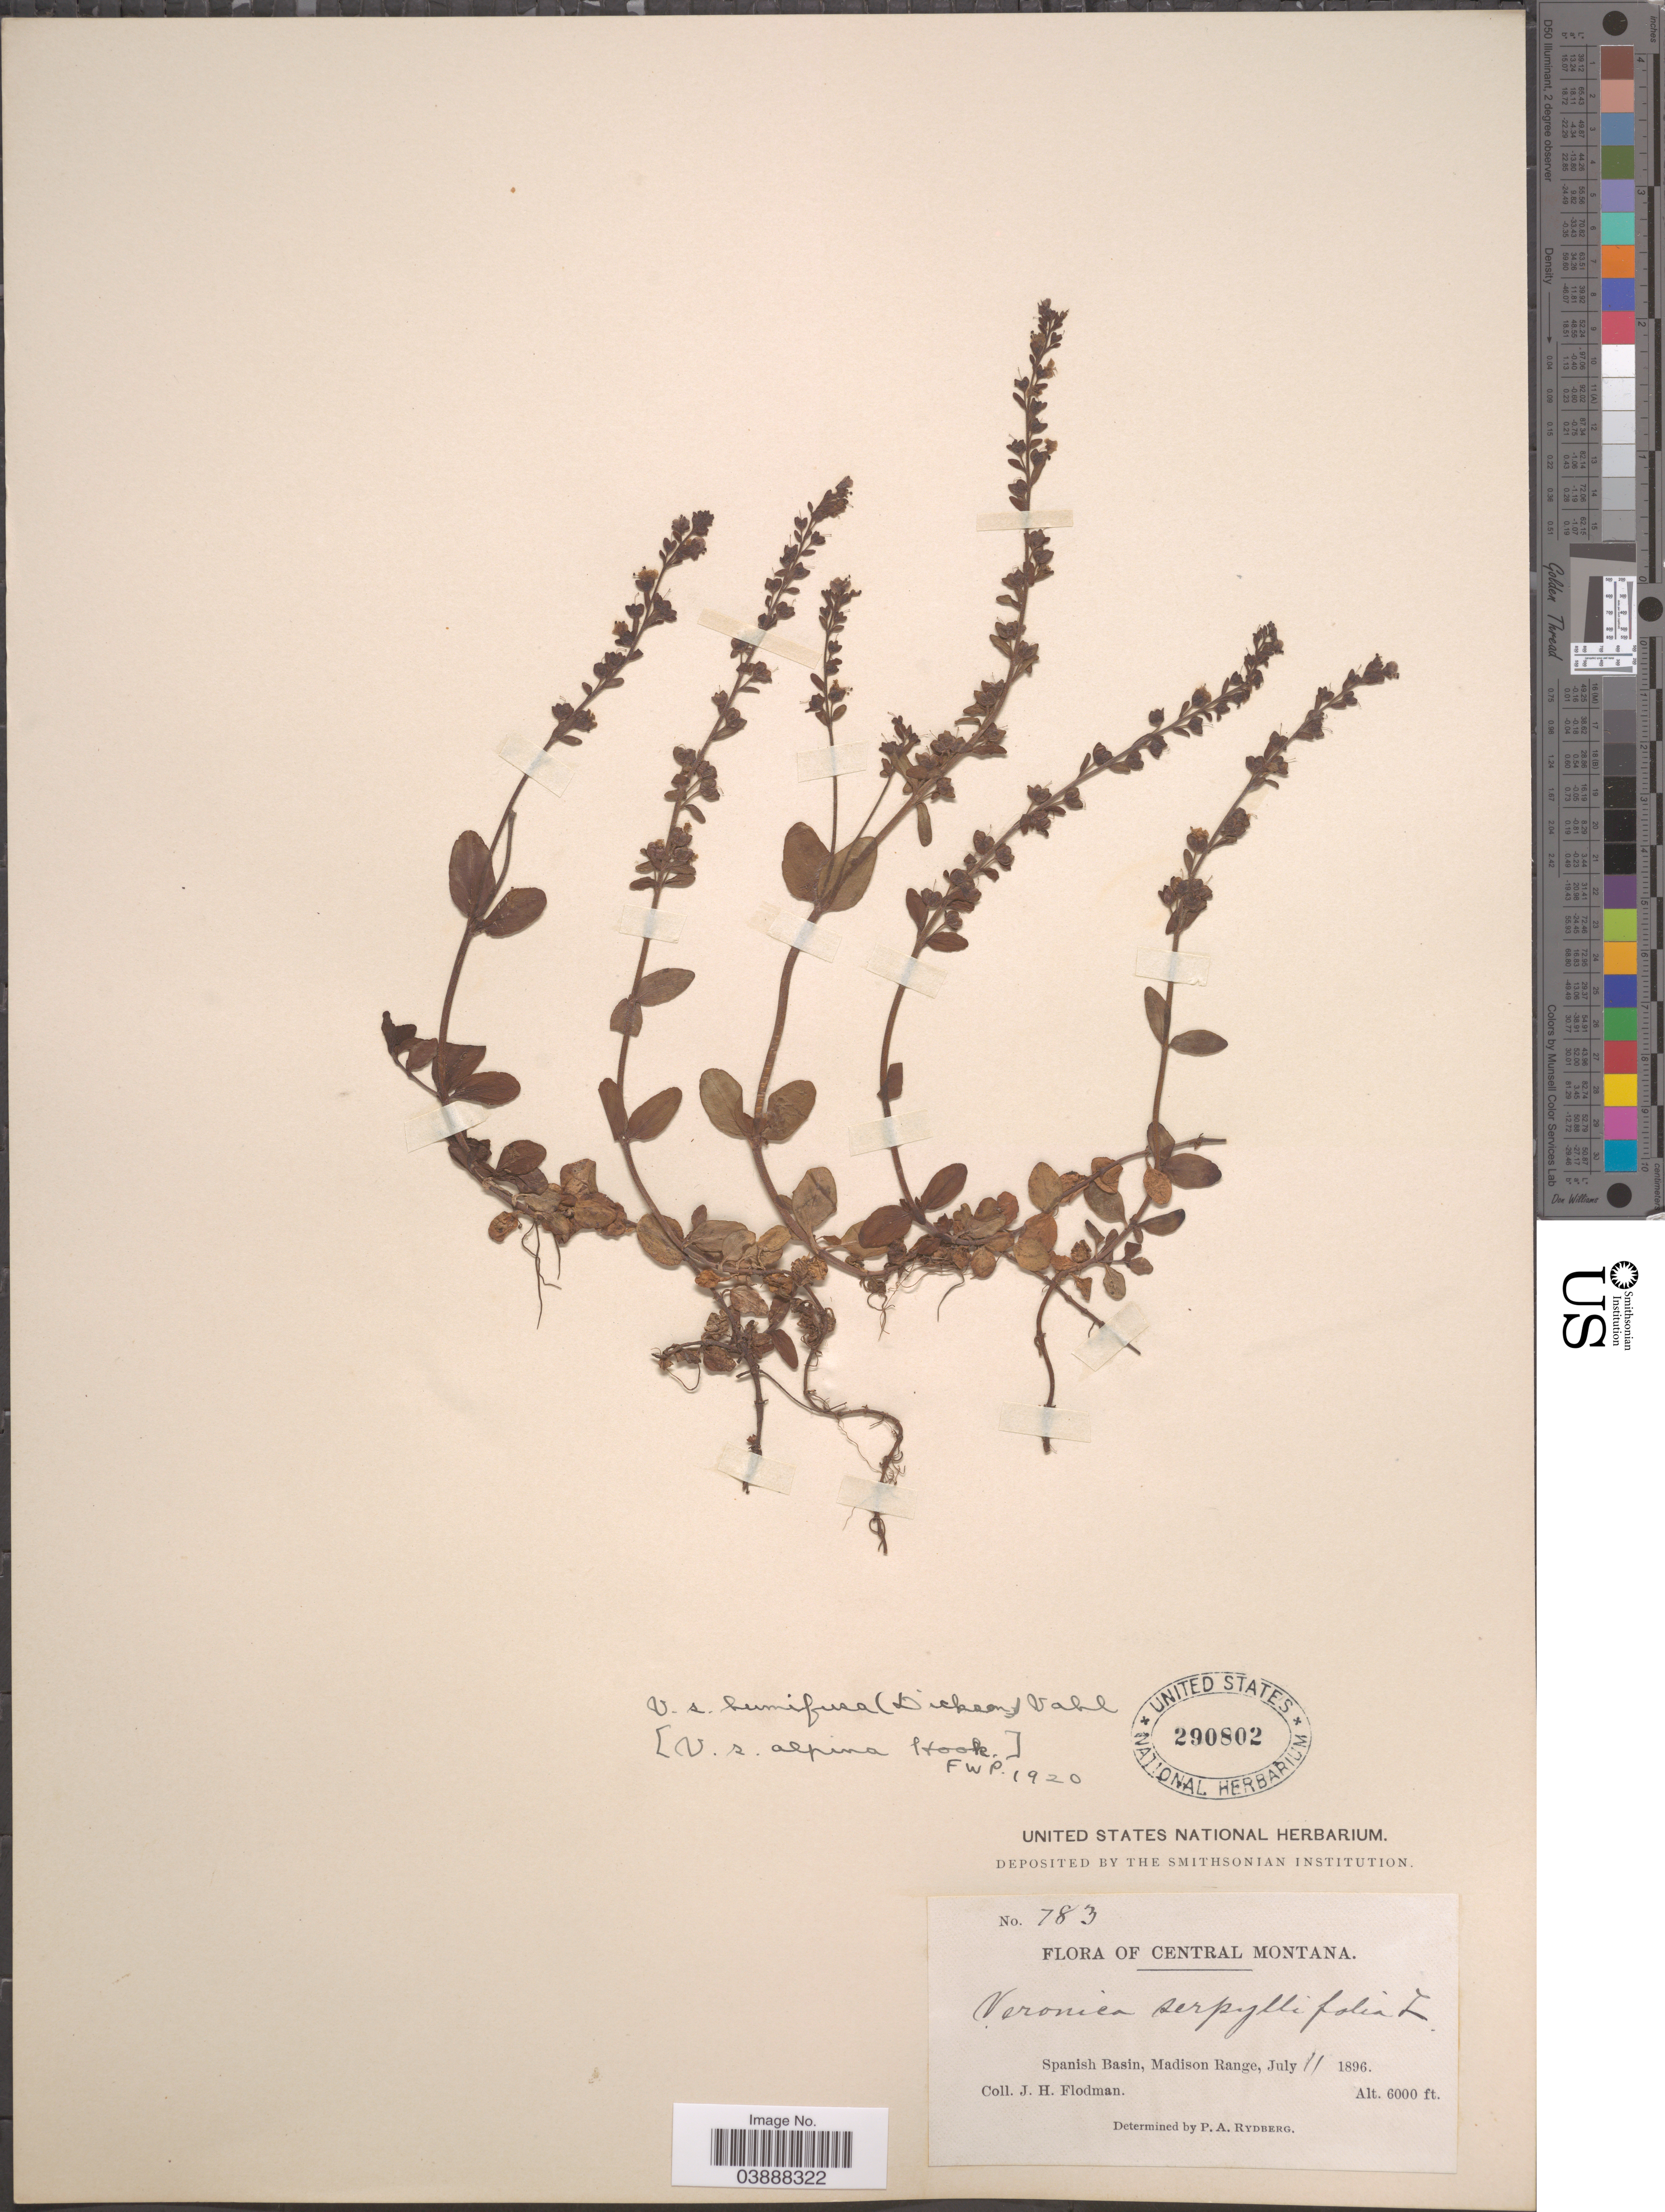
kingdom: Plantae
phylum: Tracheophyta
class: Magnoliopsida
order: Lamiales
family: Plantaginaceae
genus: Veronica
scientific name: Veronica serpyllifolia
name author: L.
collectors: J. Flodman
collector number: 783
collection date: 1896-07-11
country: United States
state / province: Montana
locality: Central Montana. Spanish Basin, Madison Range.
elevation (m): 1829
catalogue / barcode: US 290802